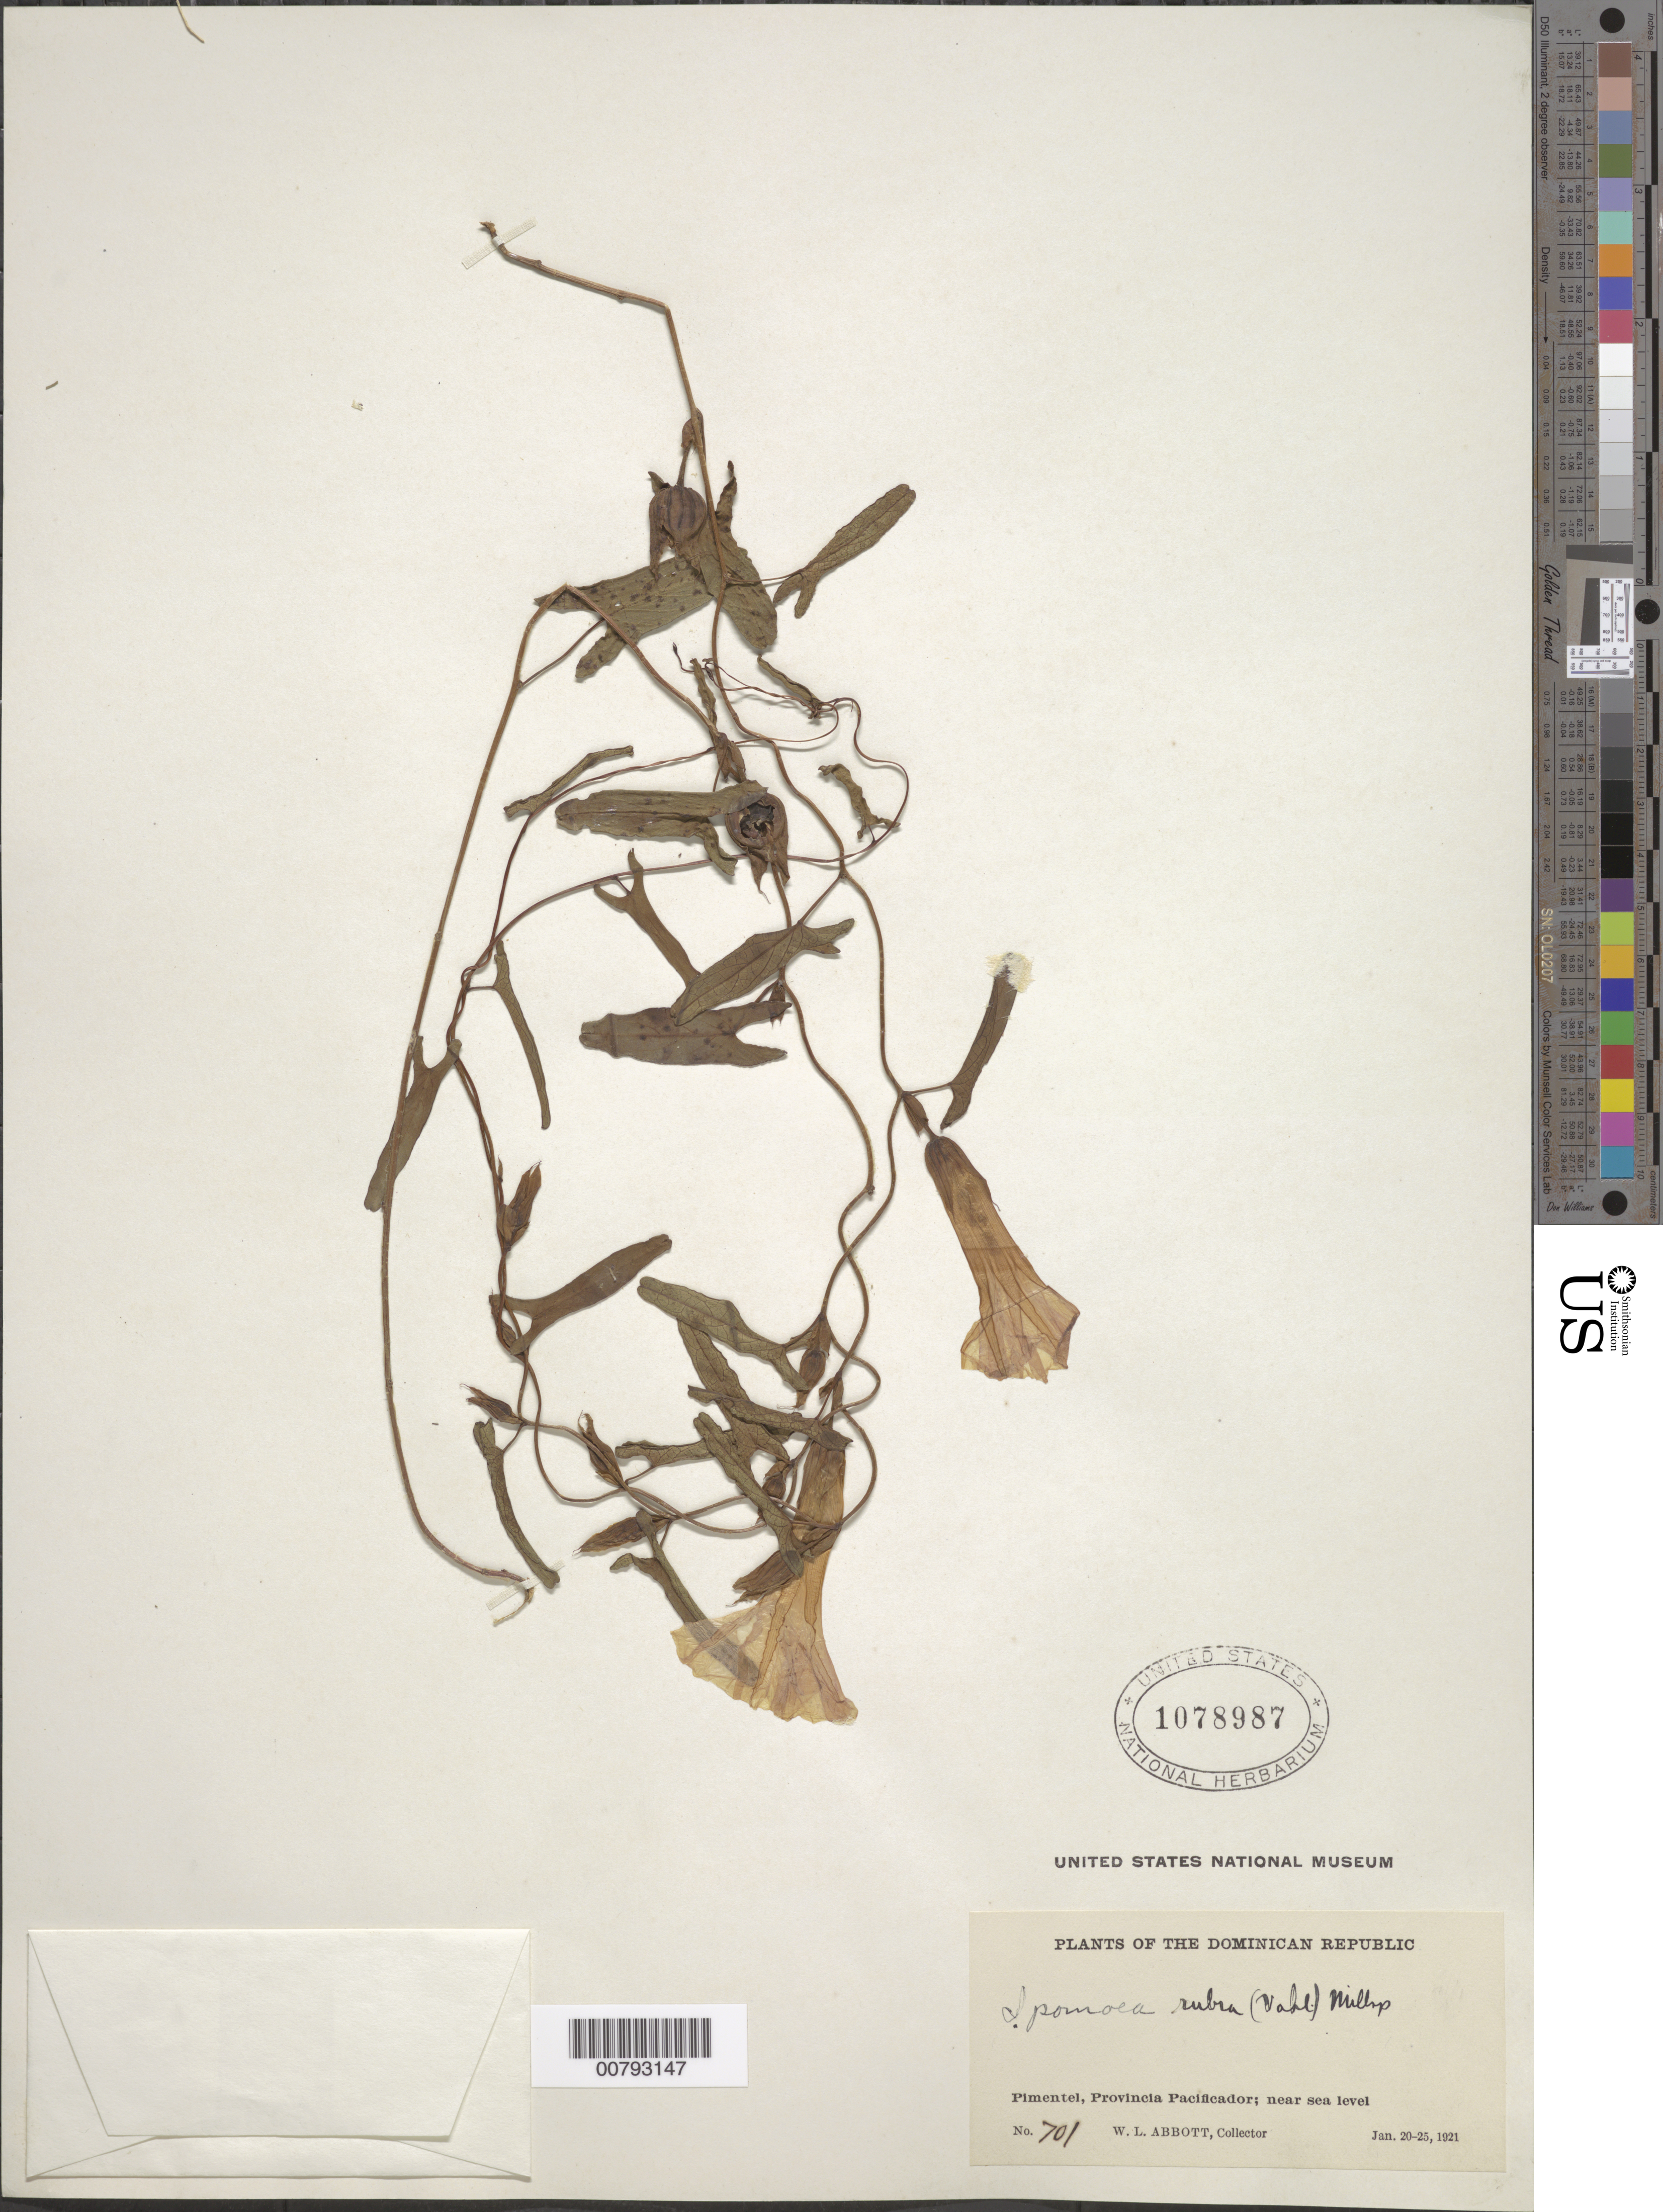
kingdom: Plantae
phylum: Tracheophyta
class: Magnoliopsida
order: Solanales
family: Convolvulaceae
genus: Ipomoea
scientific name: Ipomoea rubra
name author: (Vahl) Millsp.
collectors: W. L. Abbott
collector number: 701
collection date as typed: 20 Jan 1910 to 25 Jan 1921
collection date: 1910-01-20/1921-01-25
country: Dominican Republic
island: Hispaniola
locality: Pacificador Province?, Pimentel; near sea level.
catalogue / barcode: US 1078987